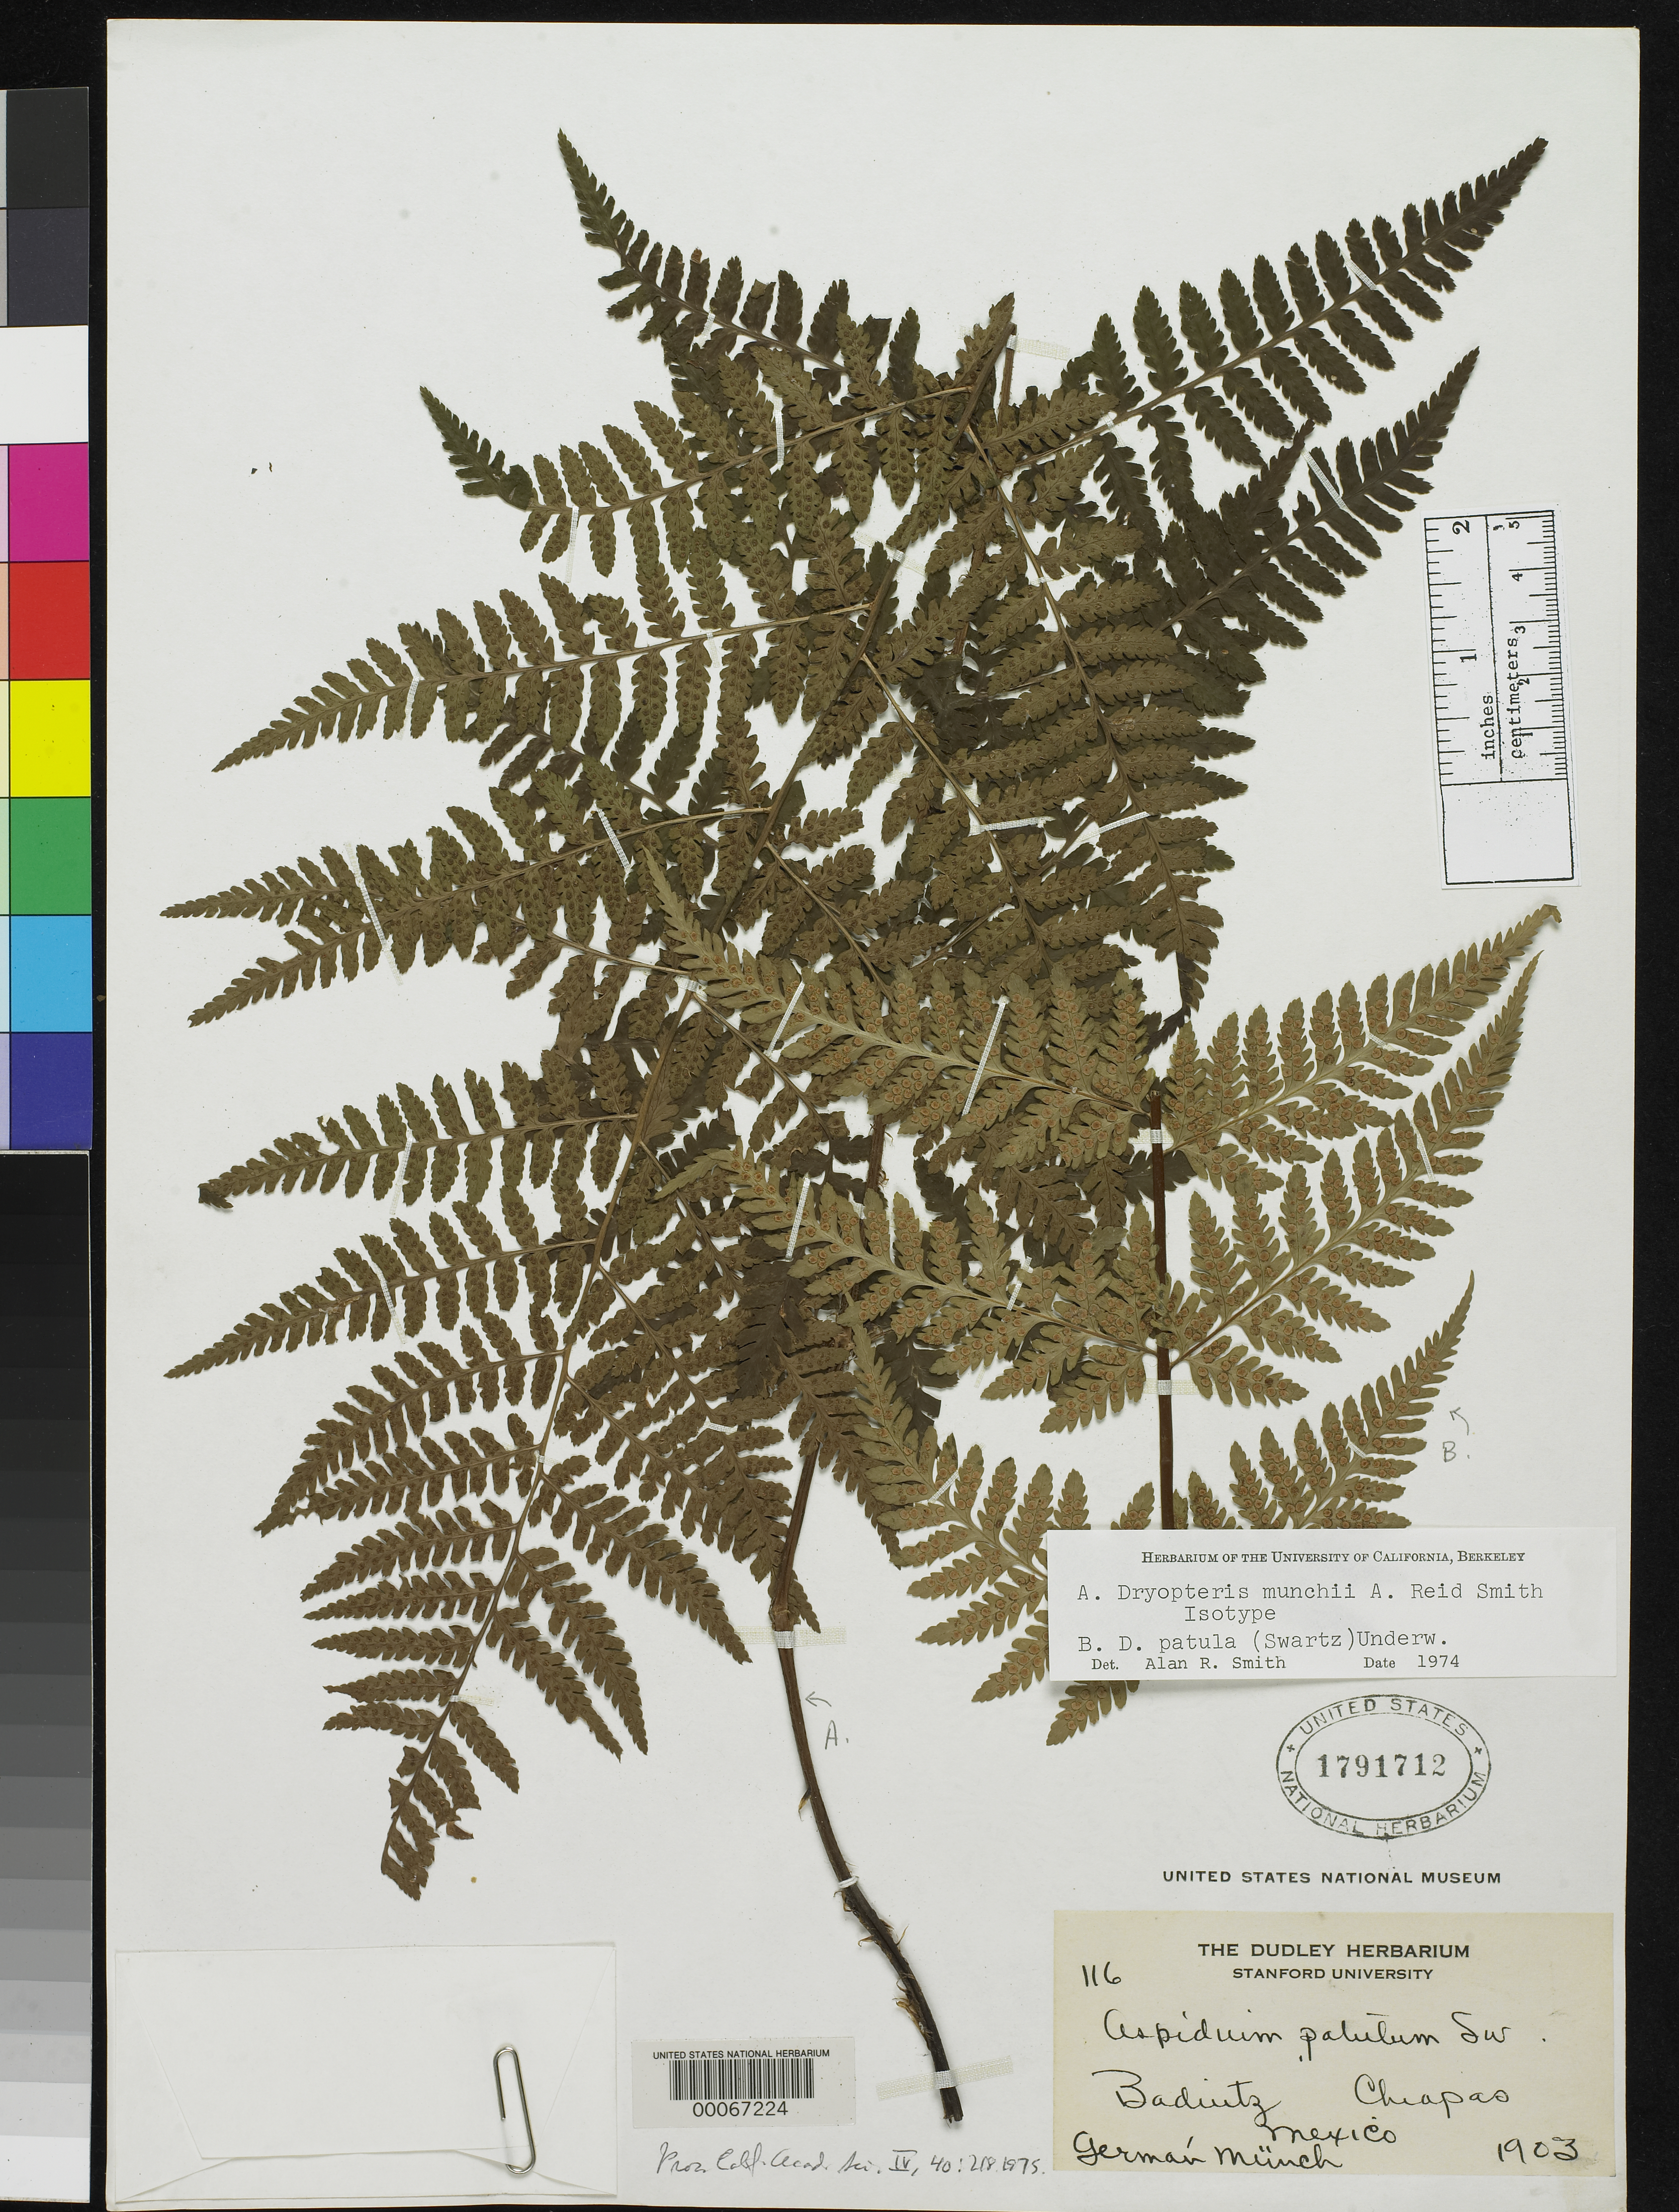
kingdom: Plantae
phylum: Tracheophyta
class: Polypodiopsida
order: Polypodiales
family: Dryopteridaceae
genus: Dryopteris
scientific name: Dryopteris munchii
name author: A.R. Sm.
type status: Isotype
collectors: G. Munch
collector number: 116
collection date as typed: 1903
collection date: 1903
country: Mexico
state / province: Chiapas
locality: Badiutz.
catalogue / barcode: US 1791712